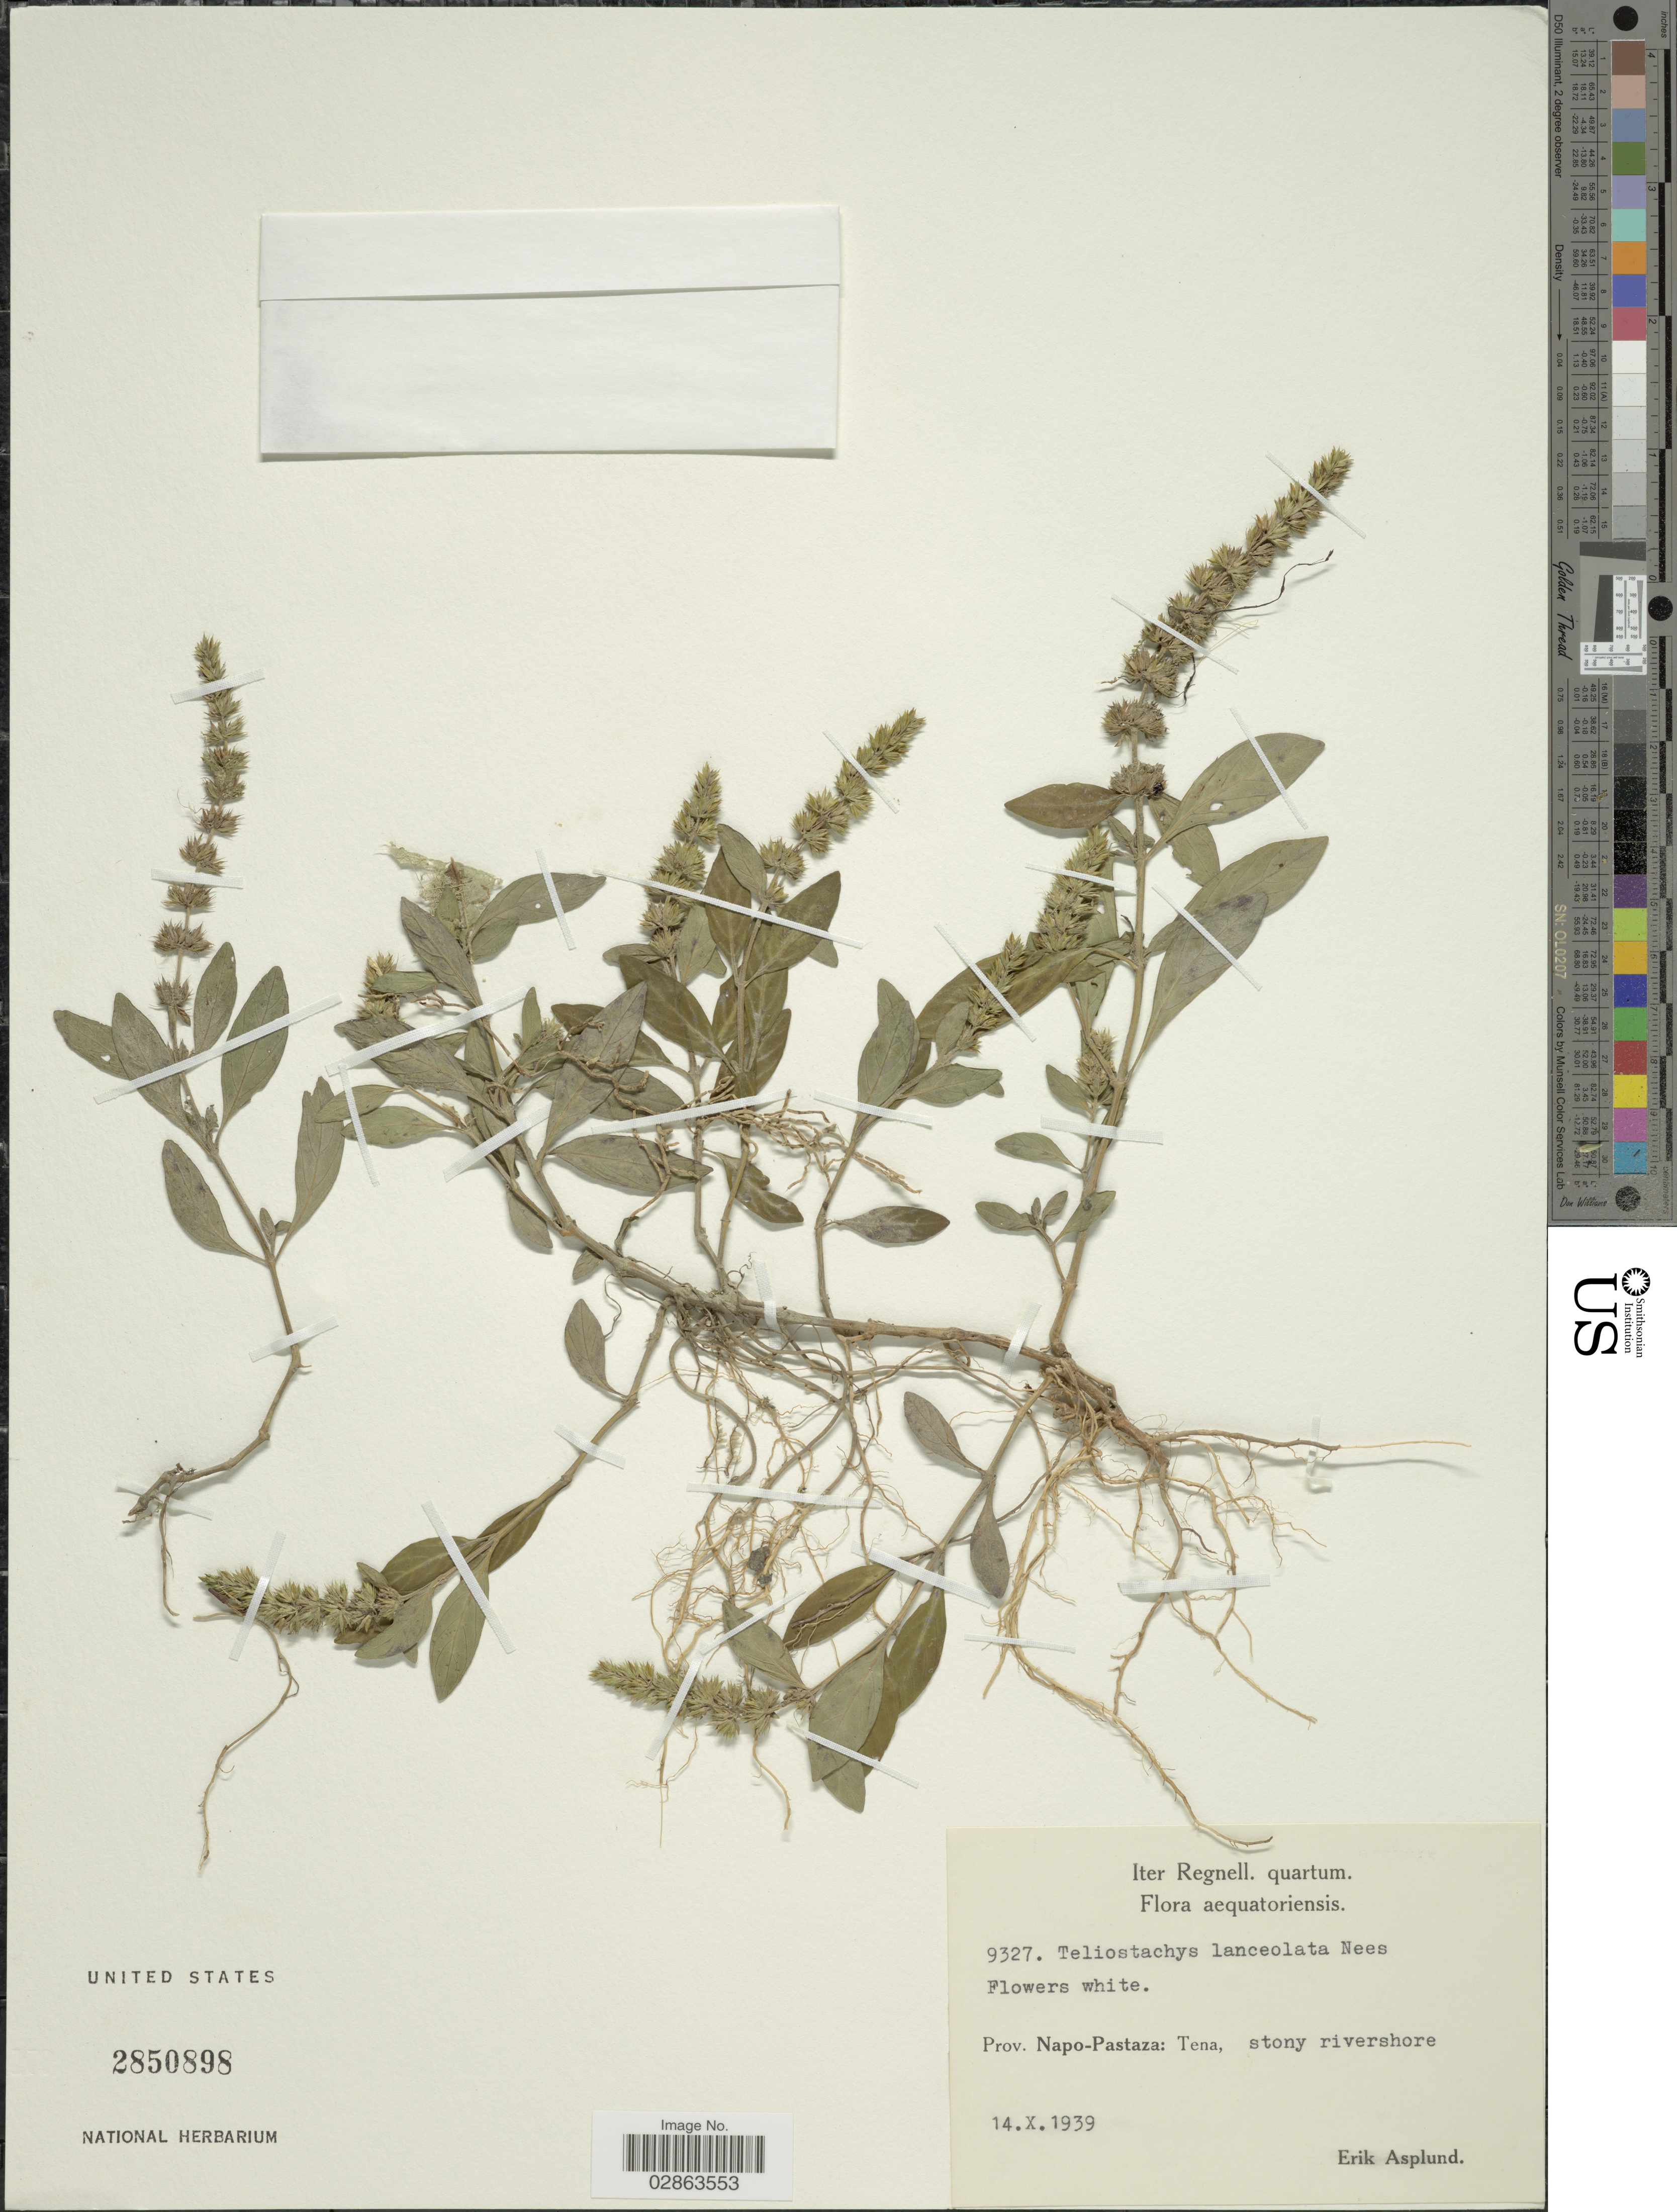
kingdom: Plantae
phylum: Tracheophyta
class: Magnoliopsida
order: Lamiales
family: Acanthaceae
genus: Teliostachya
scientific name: Teliostachya lanceolata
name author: Nees in Mart.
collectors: E. Asplund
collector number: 9327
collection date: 1939-10-14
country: Ecuador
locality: Prov. Napo-Pastaza: Tena.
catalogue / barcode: US 2850898